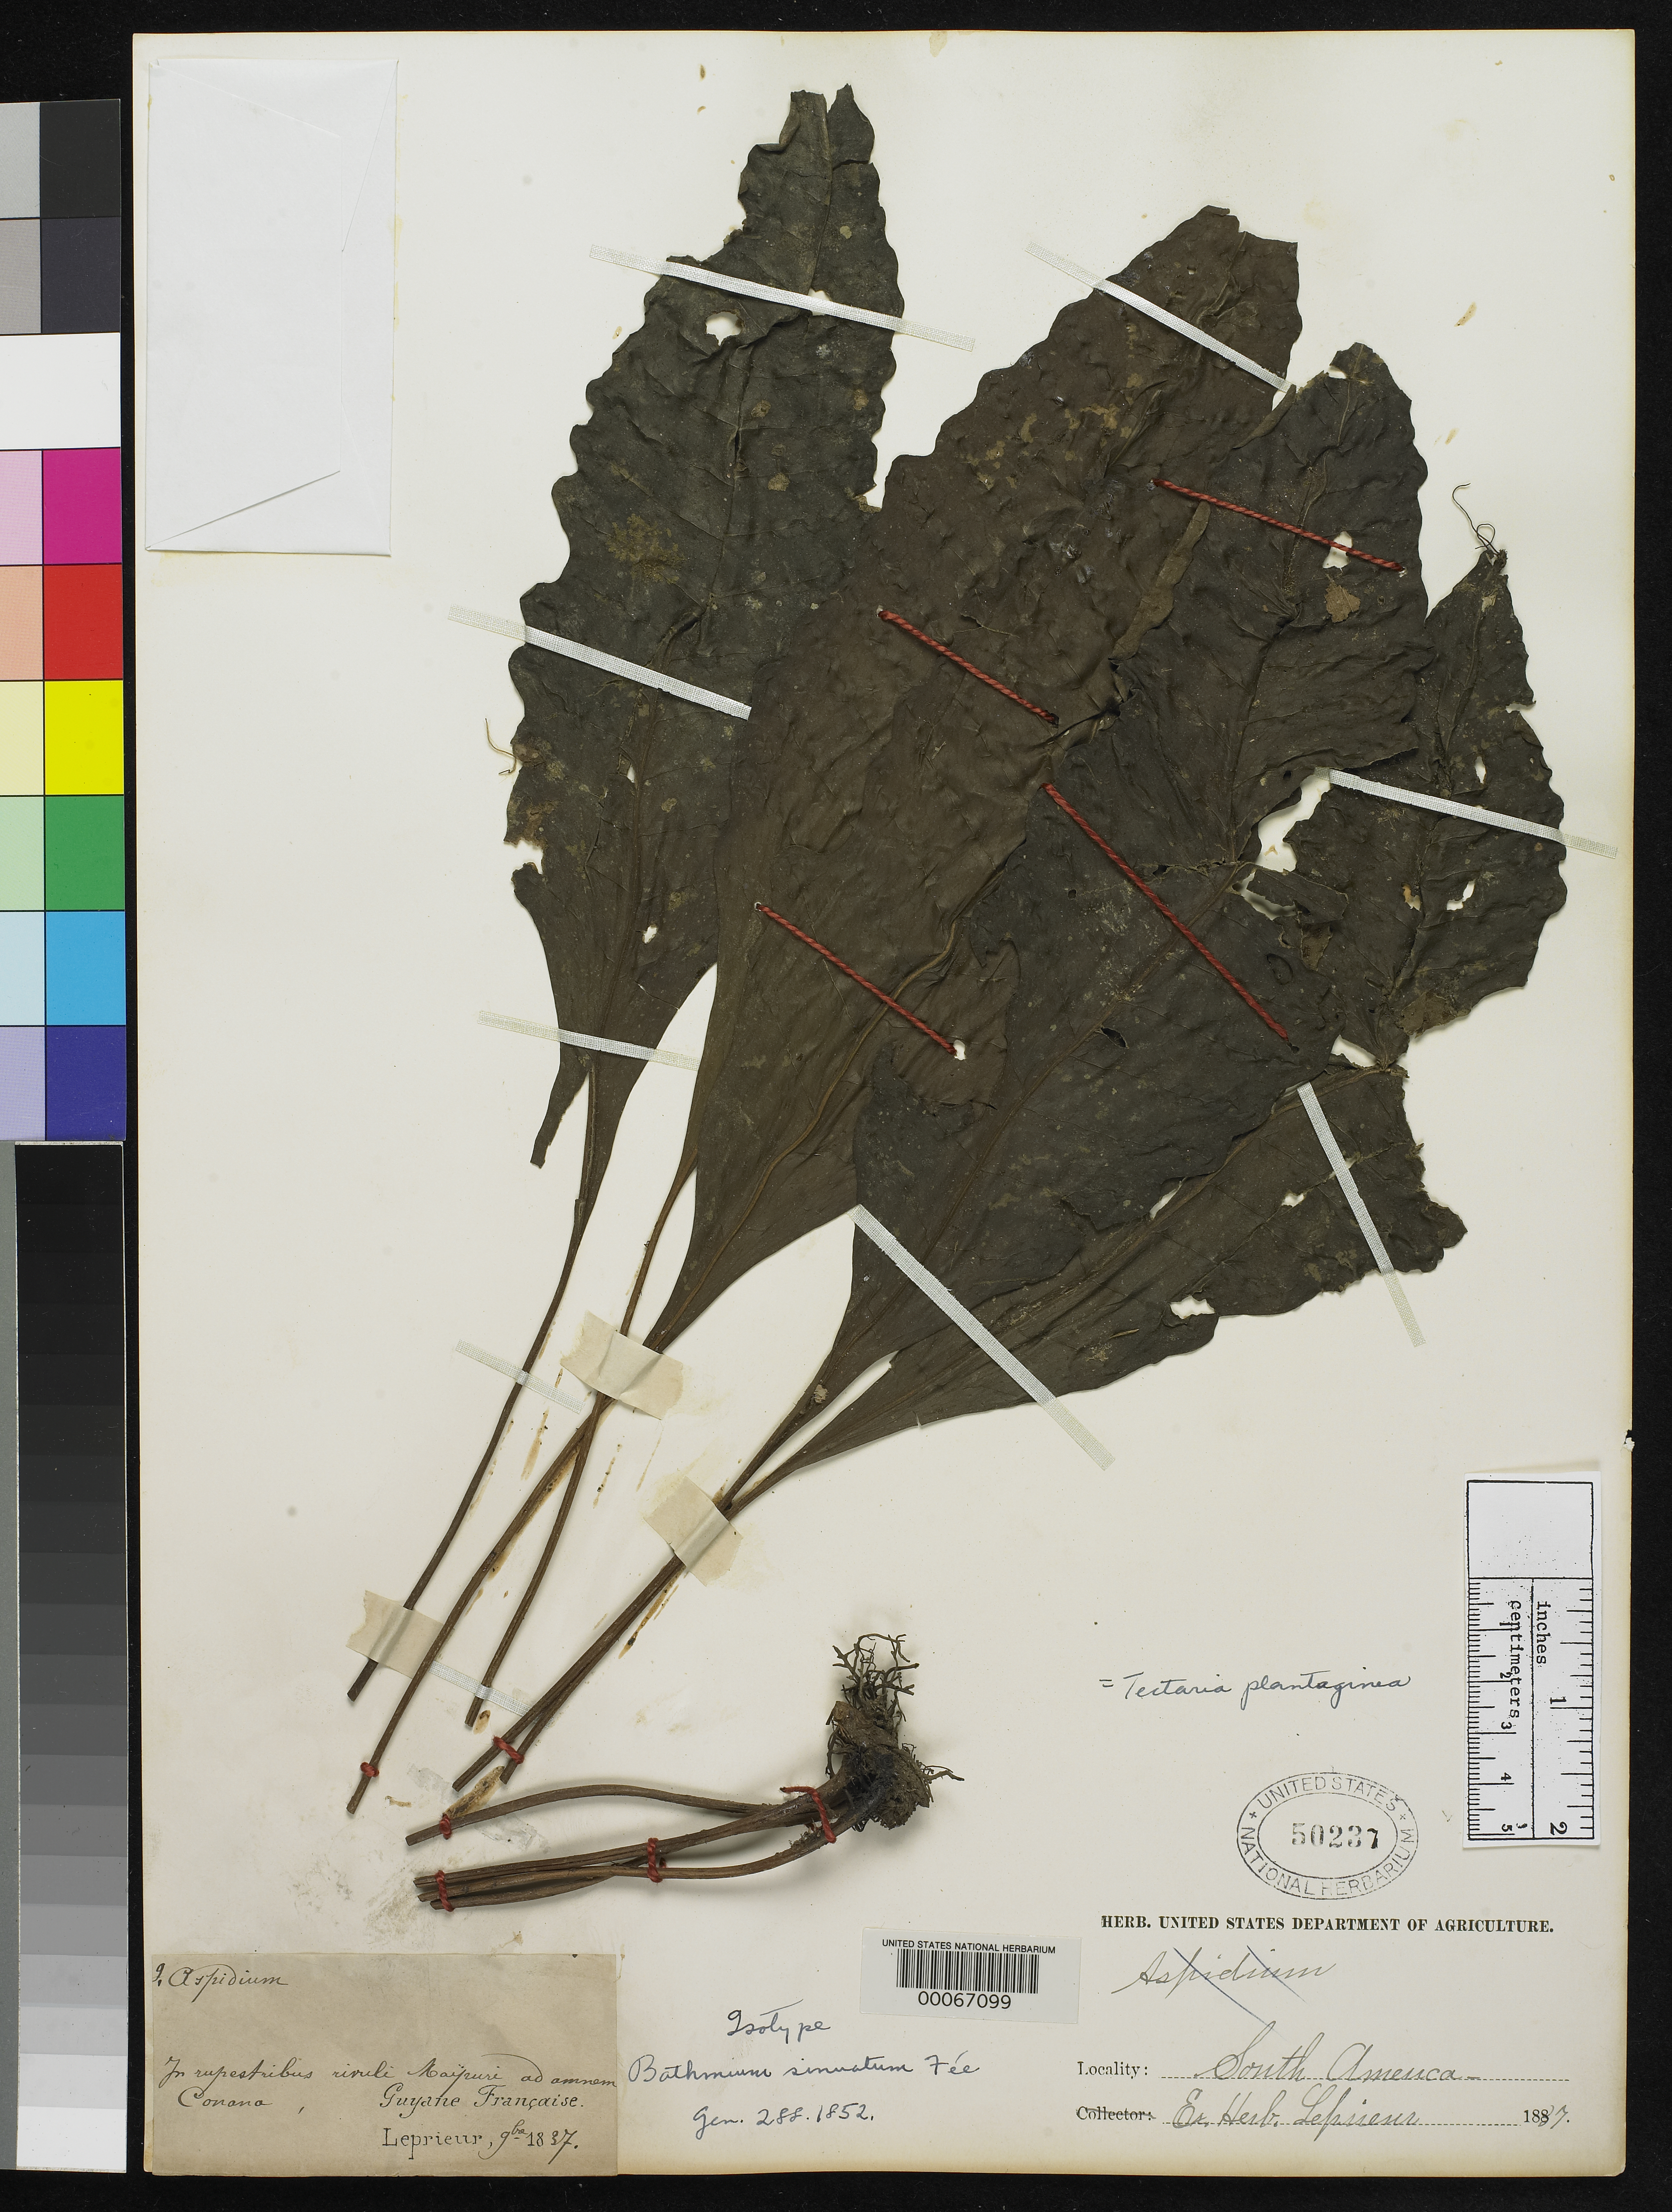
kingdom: Plantae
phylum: Tracheophyta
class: Polypodiopsida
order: Polypodiales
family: Tectariaceae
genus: Bathmium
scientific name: Bathmium sinuatum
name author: Fée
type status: Type Collection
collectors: F. M. R. Leprieur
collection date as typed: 1837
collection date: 1837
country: French Guiana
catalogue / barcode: US 50237